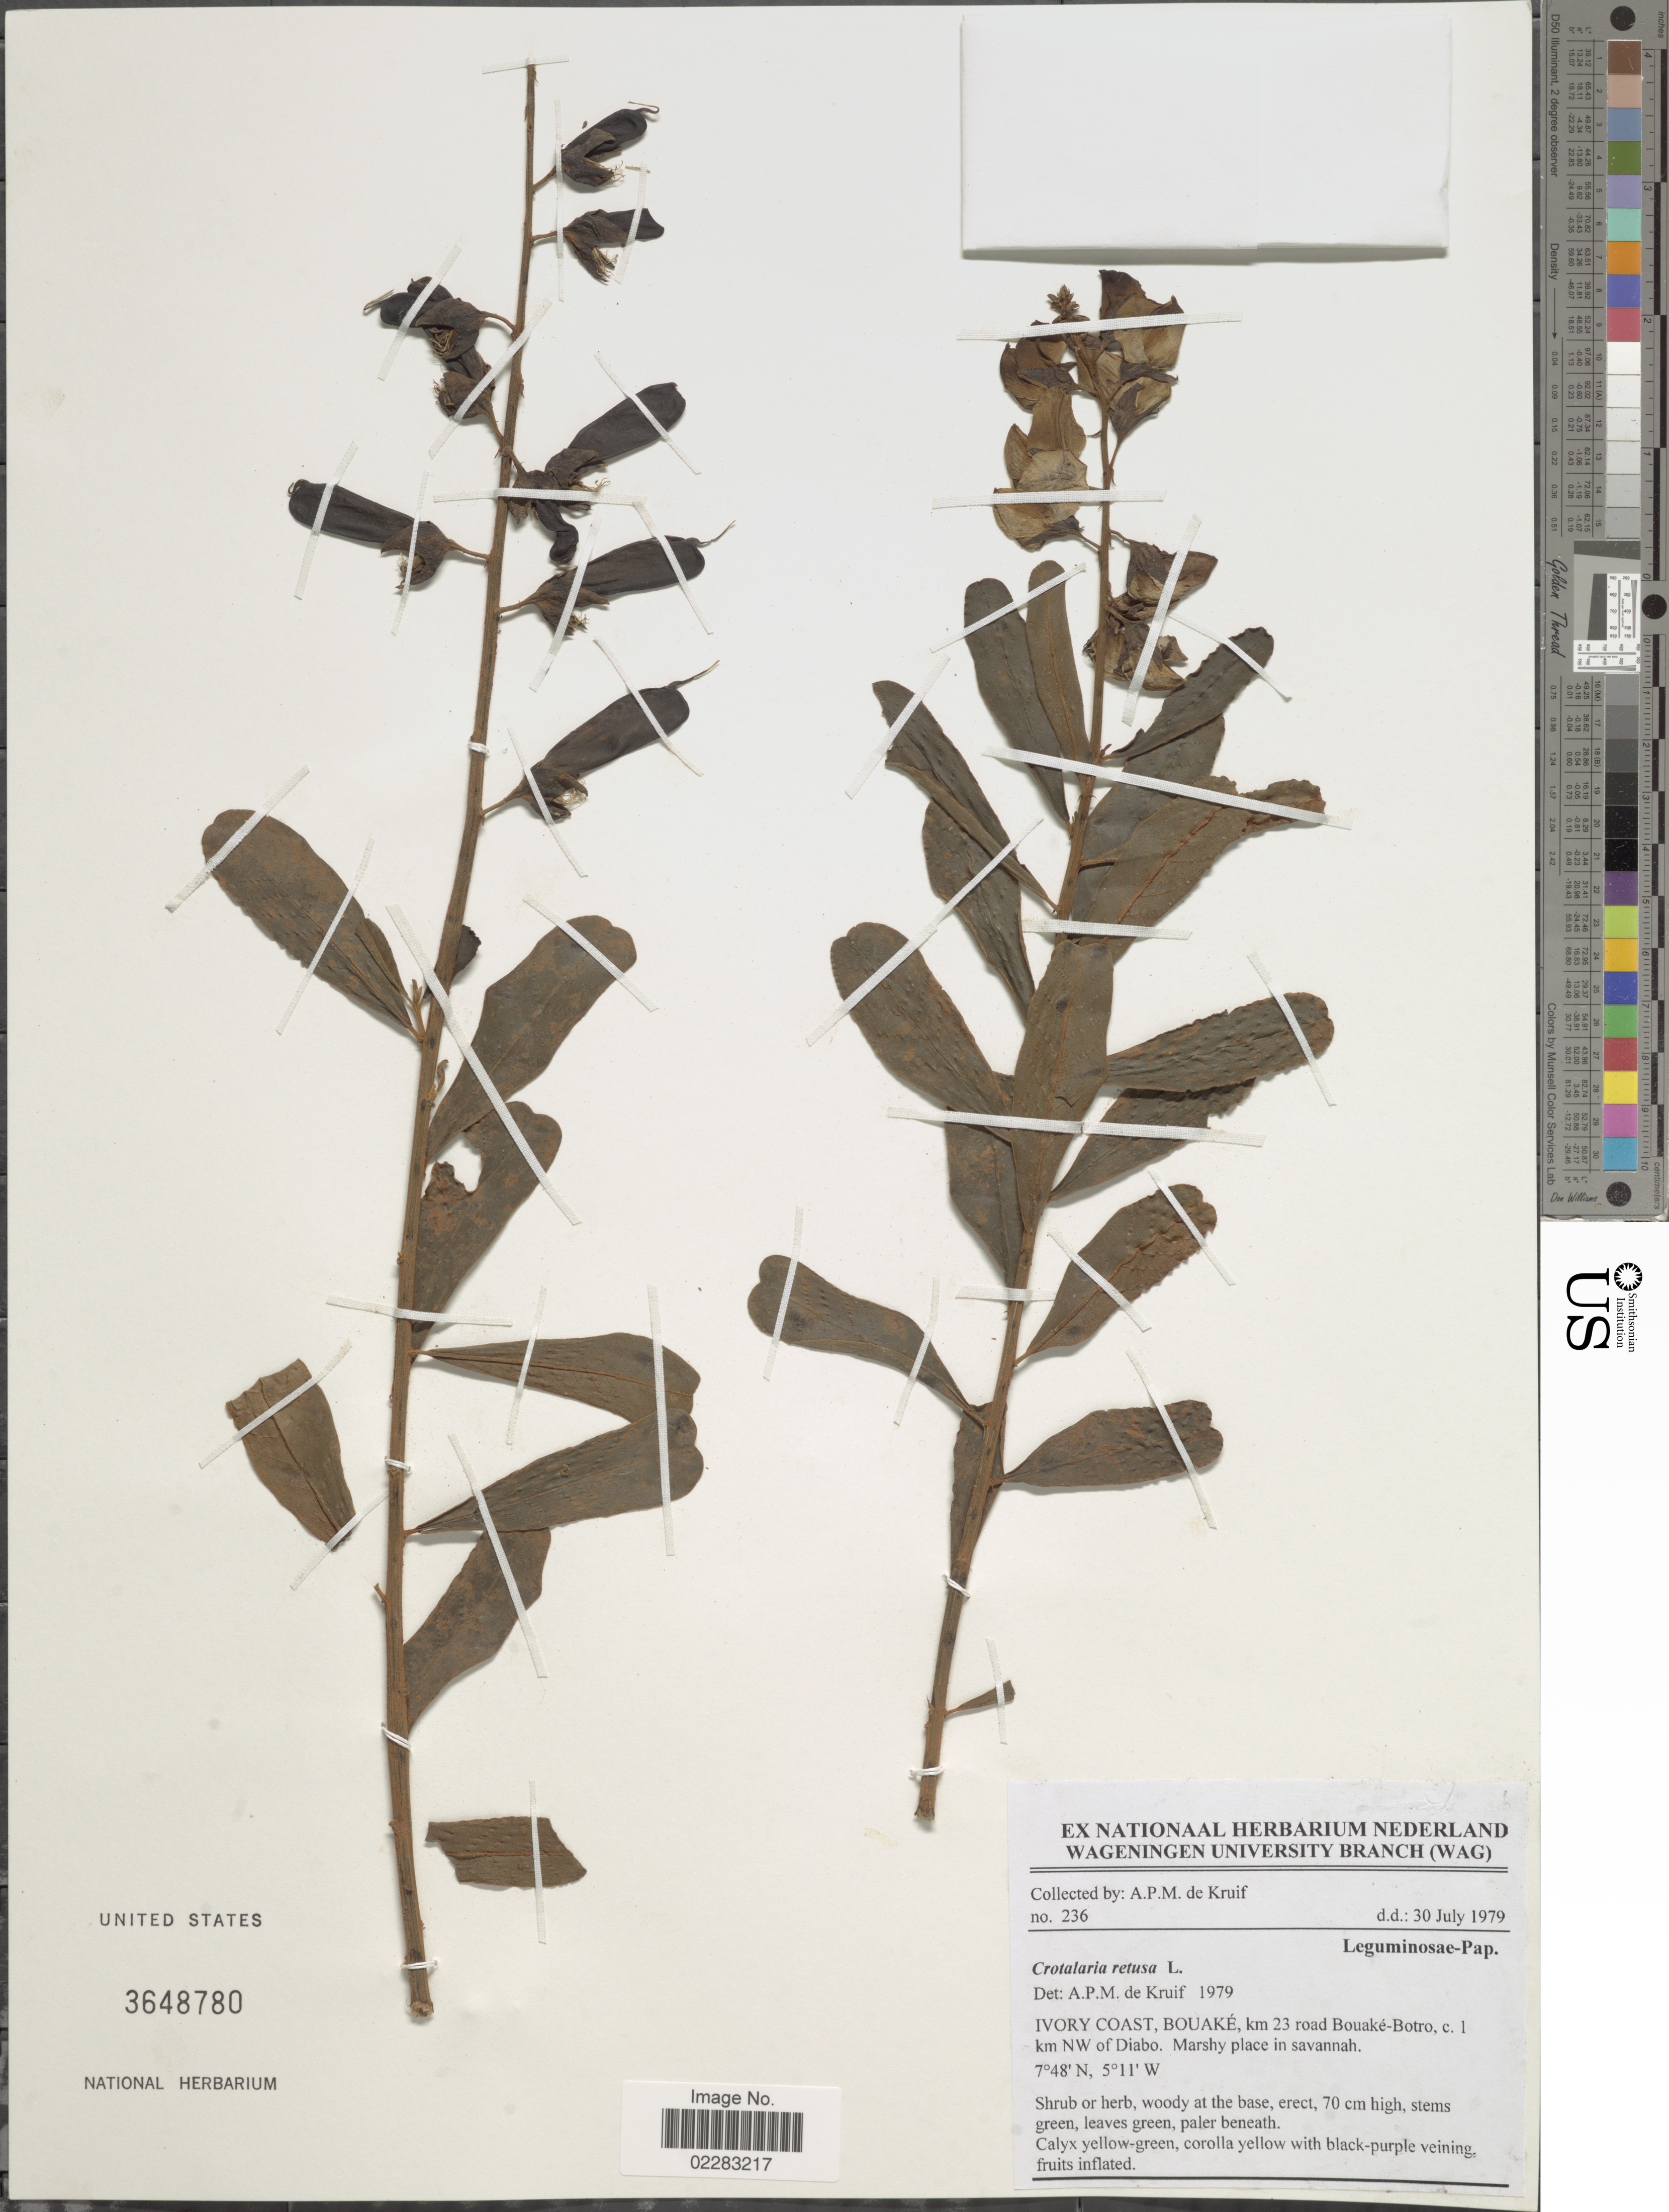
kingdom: Plantae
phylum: Tracheophyta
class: Magnoliopsida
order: Fabales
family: Fabaceae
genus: Crotalaria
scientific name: Crotalaria retusa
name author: L.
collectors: A. P. de Kruif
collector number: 236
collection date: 1979-07-30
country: Ivory Coast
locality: Bouake, km 23 road Bouake-Botro, c. 1 km NW of Diabo.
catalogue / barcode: US 3648780